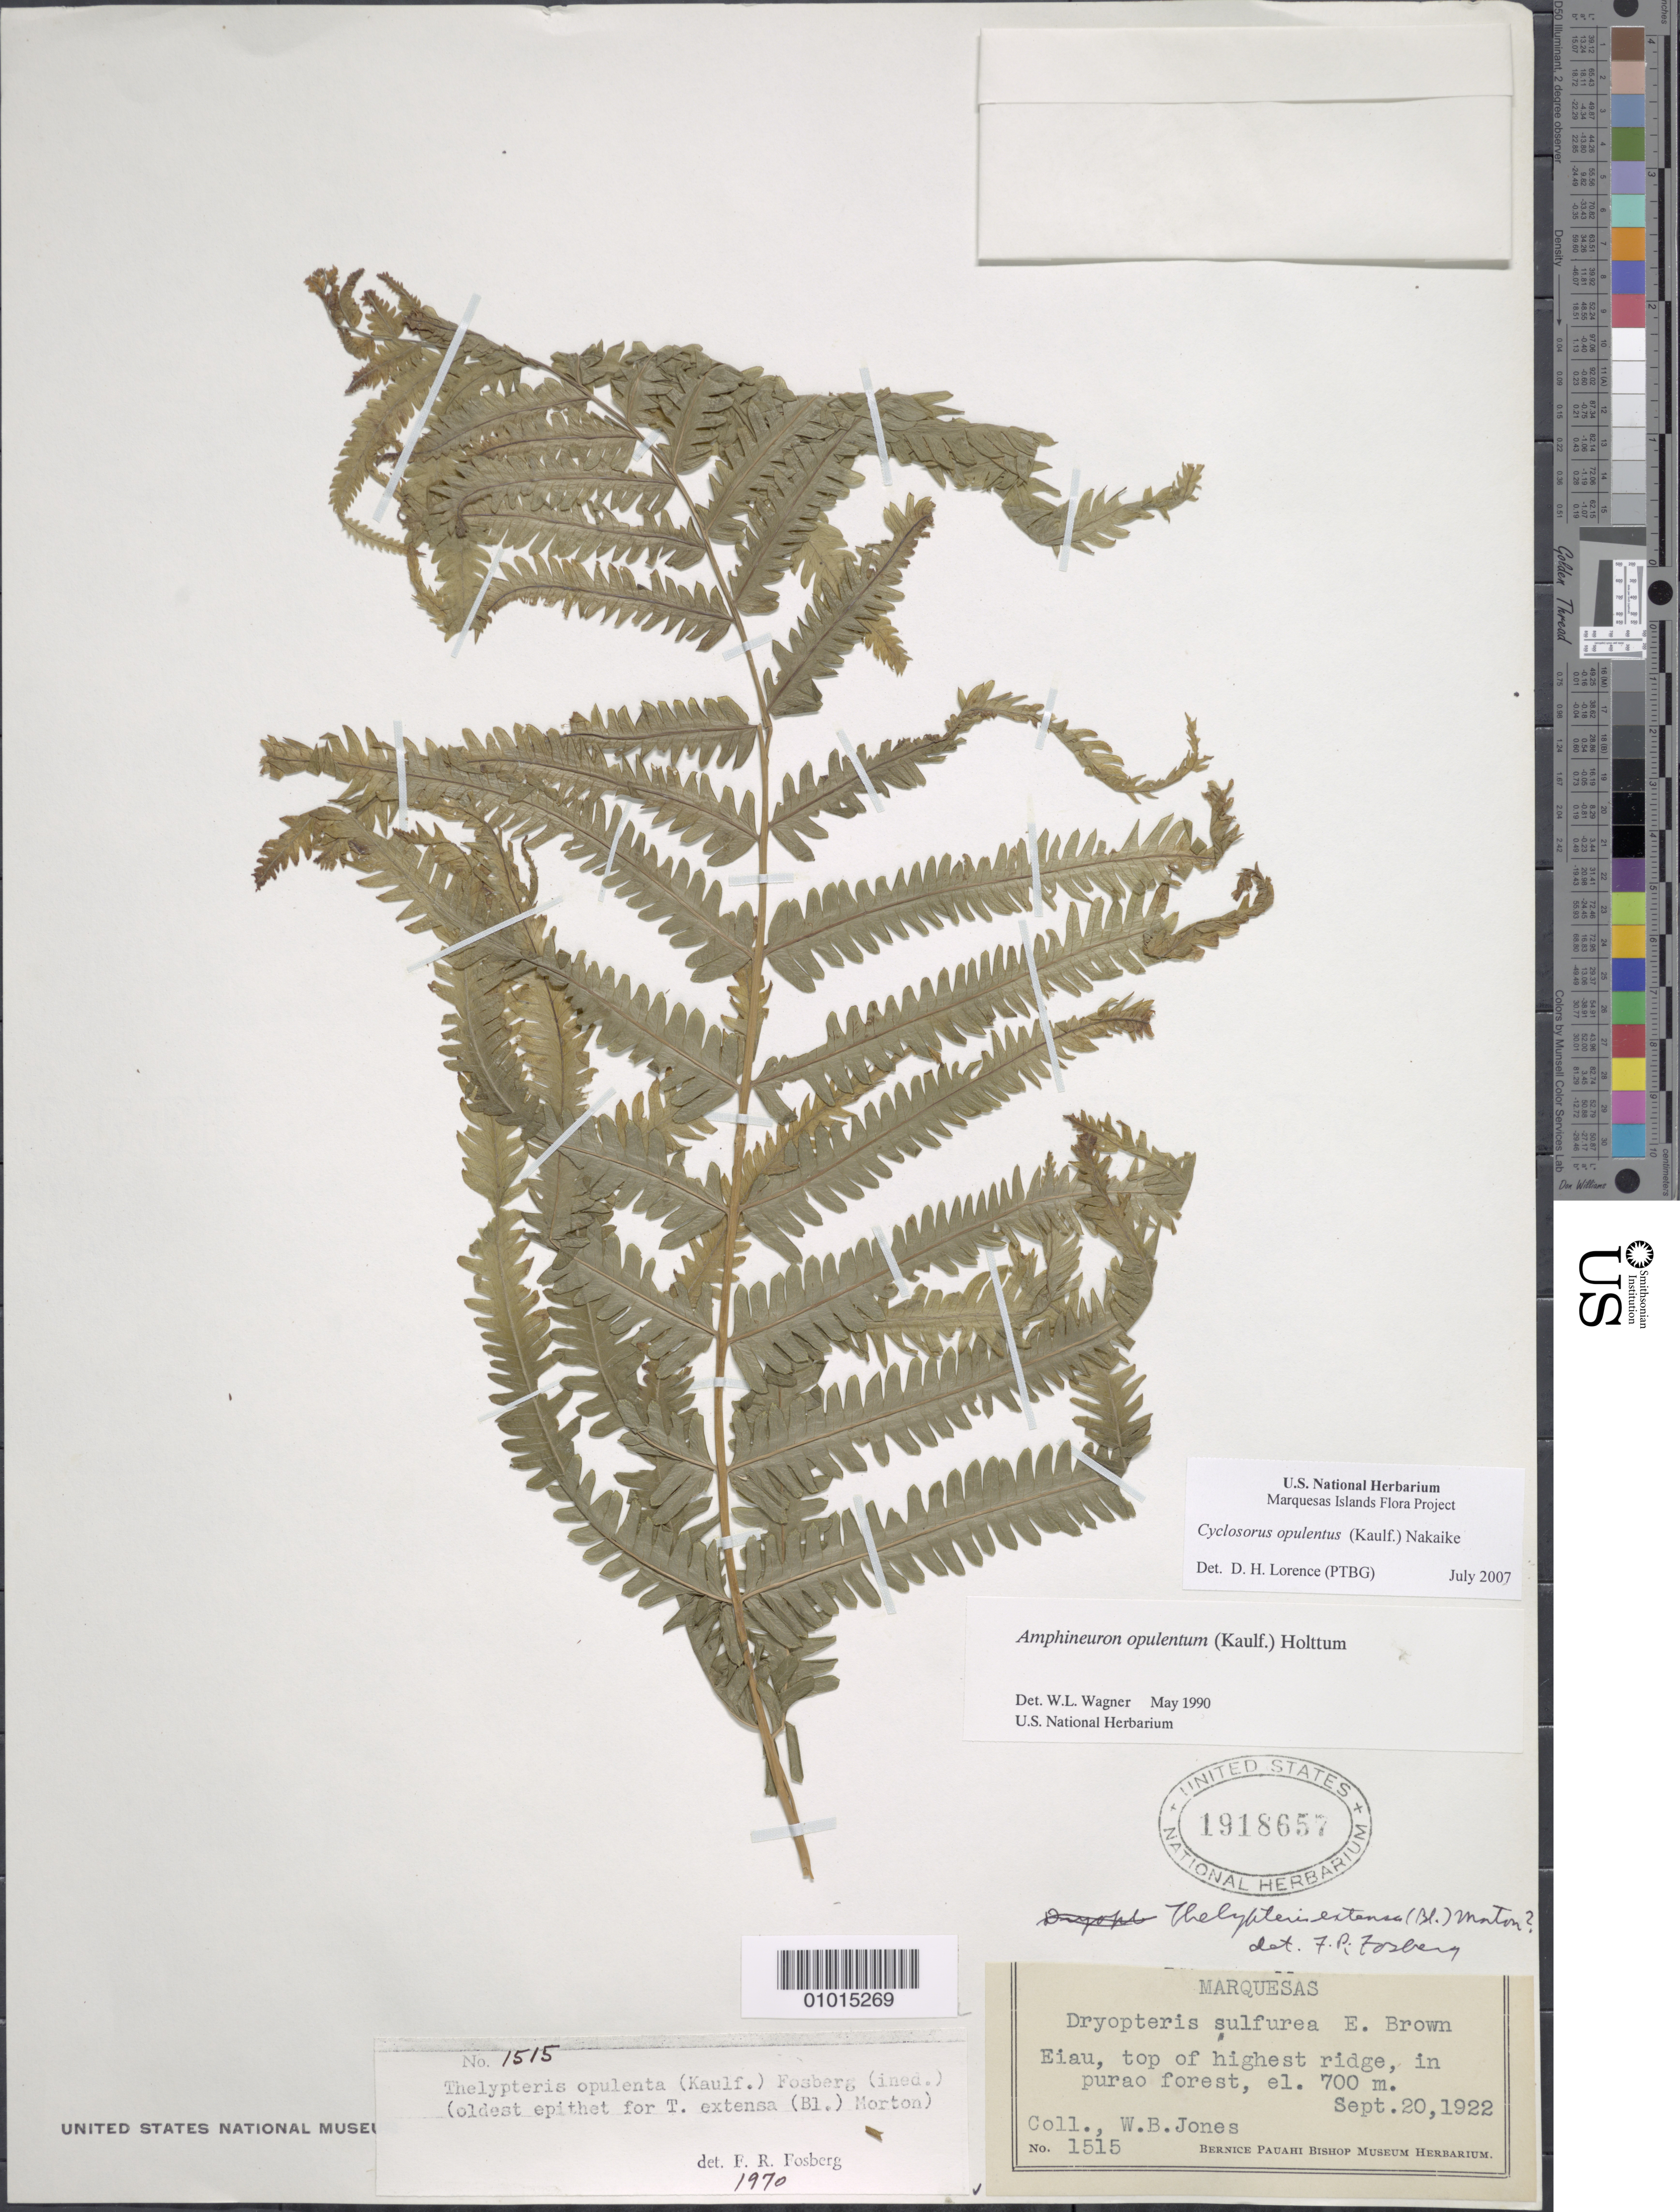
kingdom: Plantae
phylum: Tracheophyta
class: Polypodiopsida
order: Polypodiales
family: Thelypteridaceae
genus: Amphineuron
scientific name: Amphineuron opulentum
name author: (Kaulf.) Holttum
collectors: W. B. Jones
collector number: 1515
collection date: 1922-09-20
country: French Polynesia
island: Eiao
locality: top of highest ridge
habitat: In Purao forest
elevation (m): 700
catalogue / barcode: US 1918657